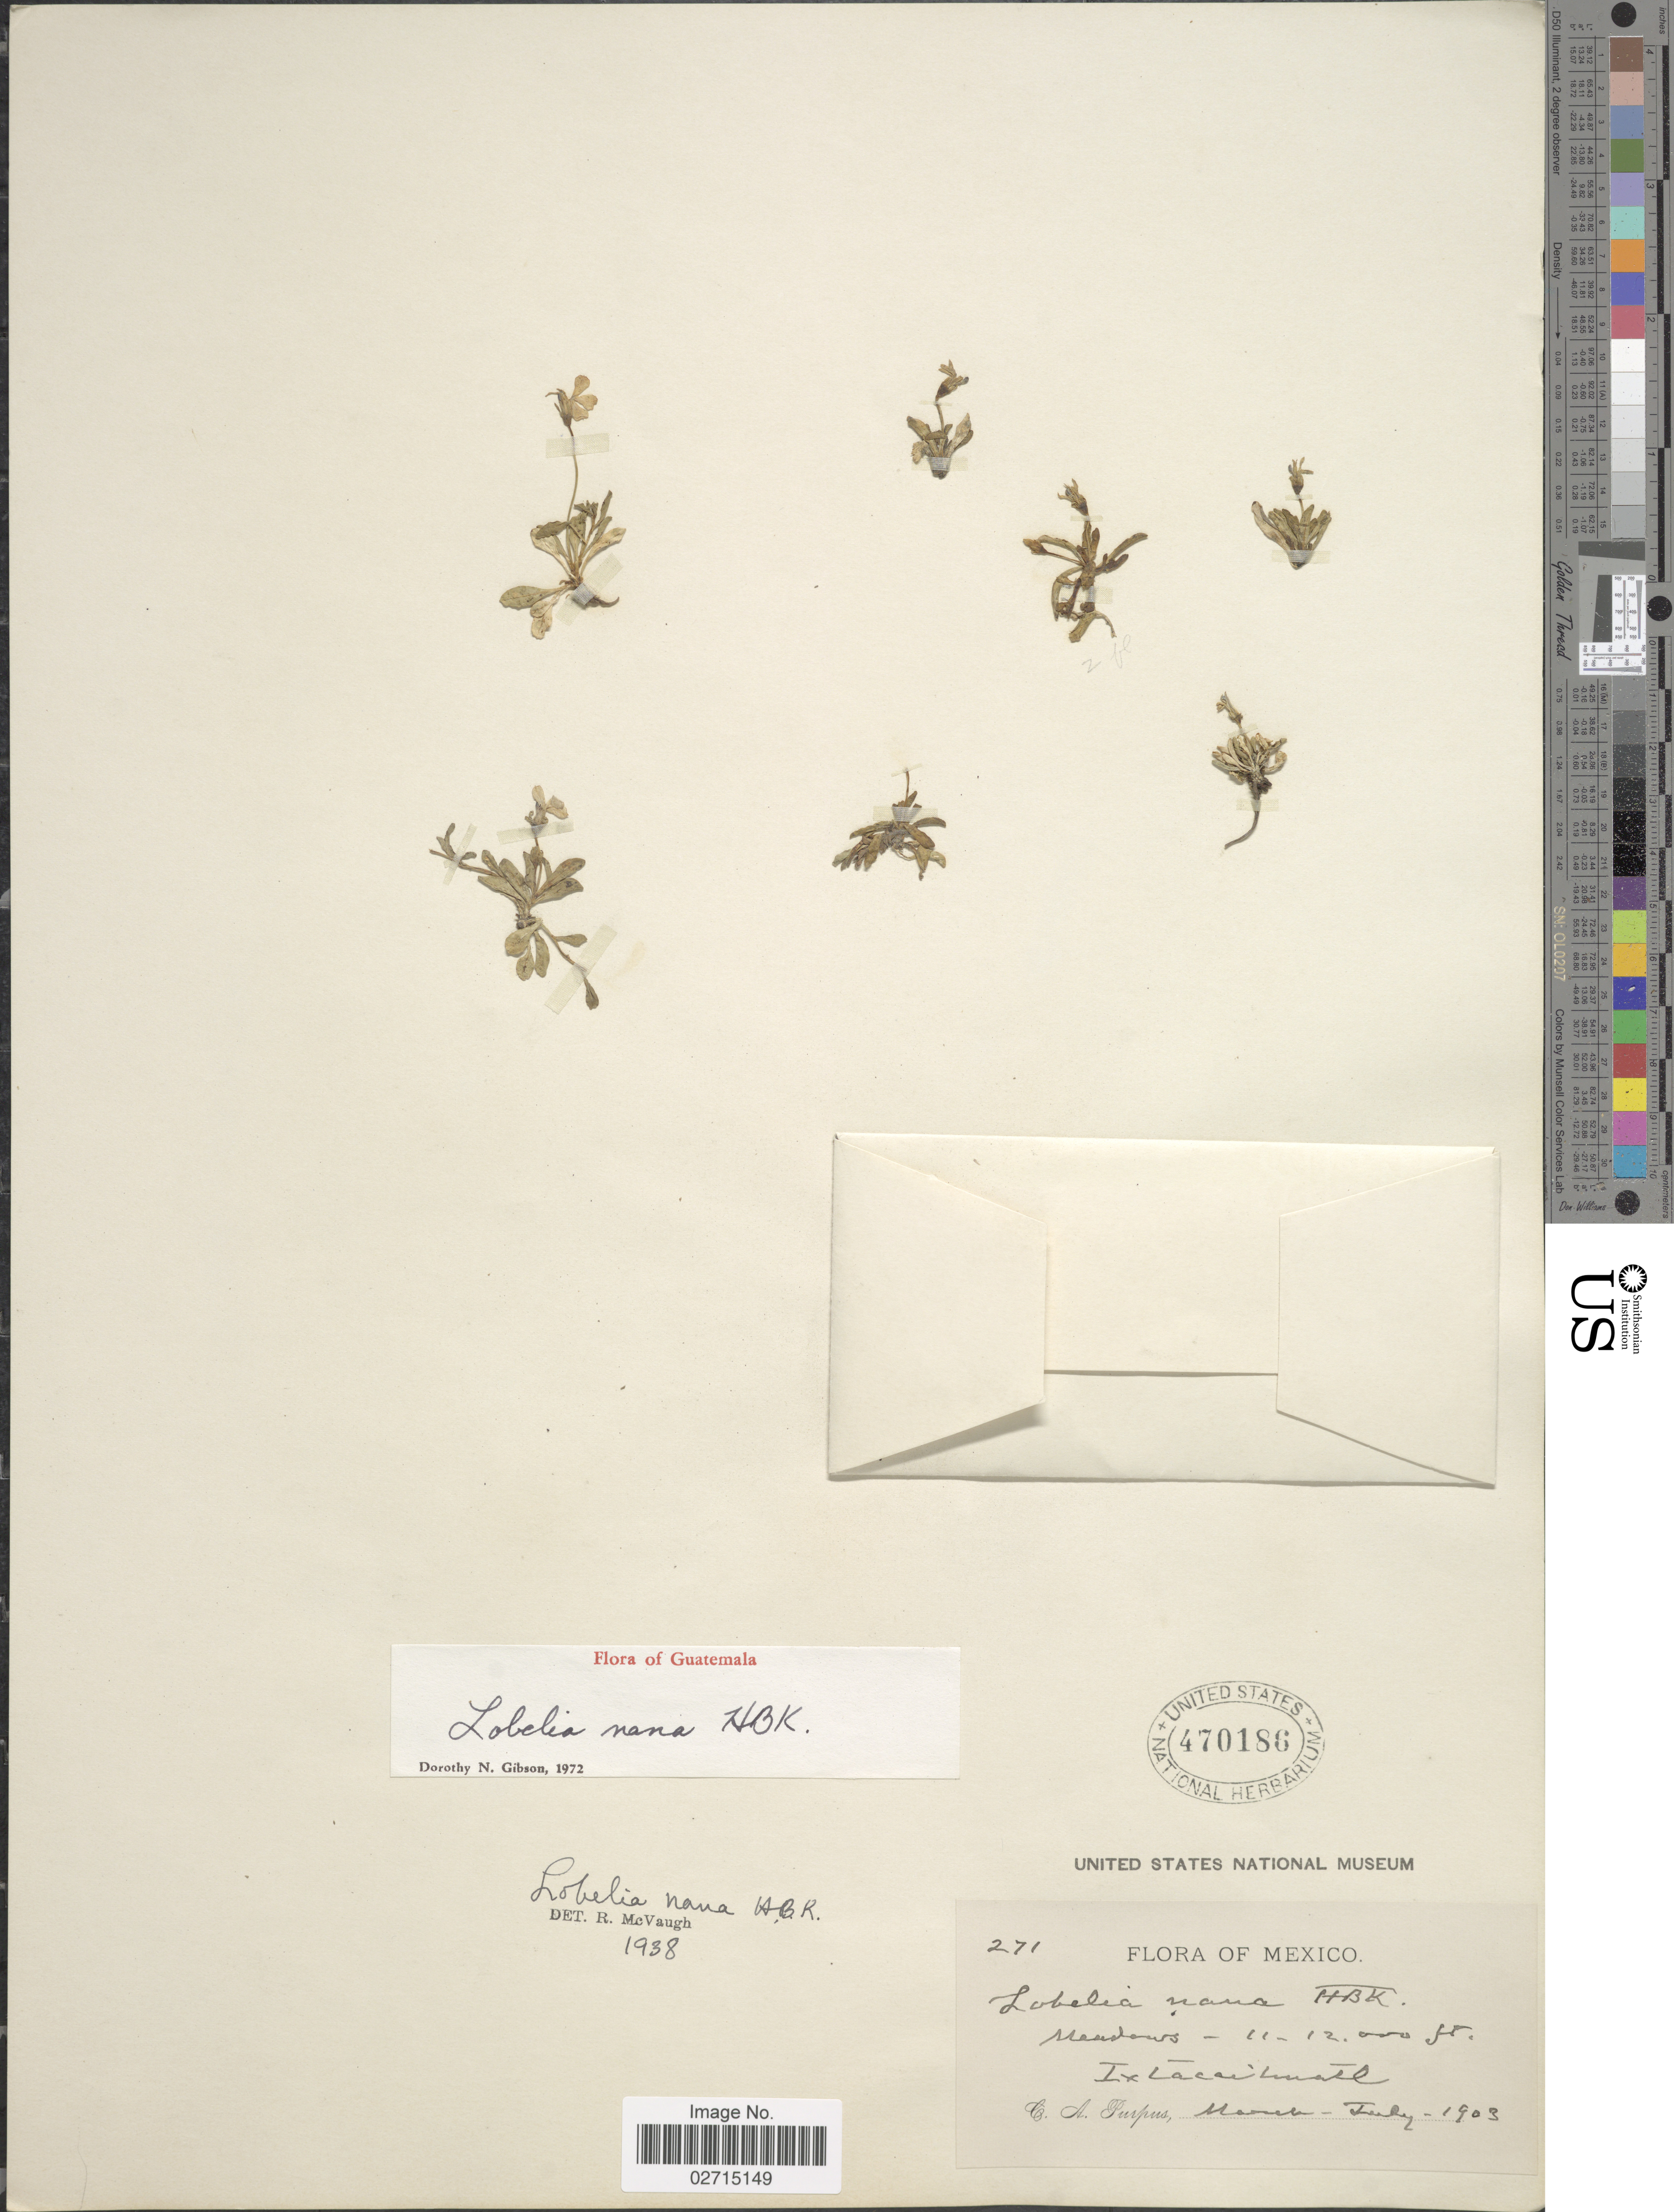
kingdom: Plantae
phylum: Tracheophyta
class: Magnoliopsida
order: Asterales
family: Campanulaceae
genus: Lobelia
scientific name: Lobelia nana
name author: Kunth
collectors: C. A. Purpus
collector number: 271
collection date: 1903-03/1903-07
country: Mexico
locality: Meadows, Iztaccihuatl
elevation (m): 3353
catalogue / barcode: US 470186